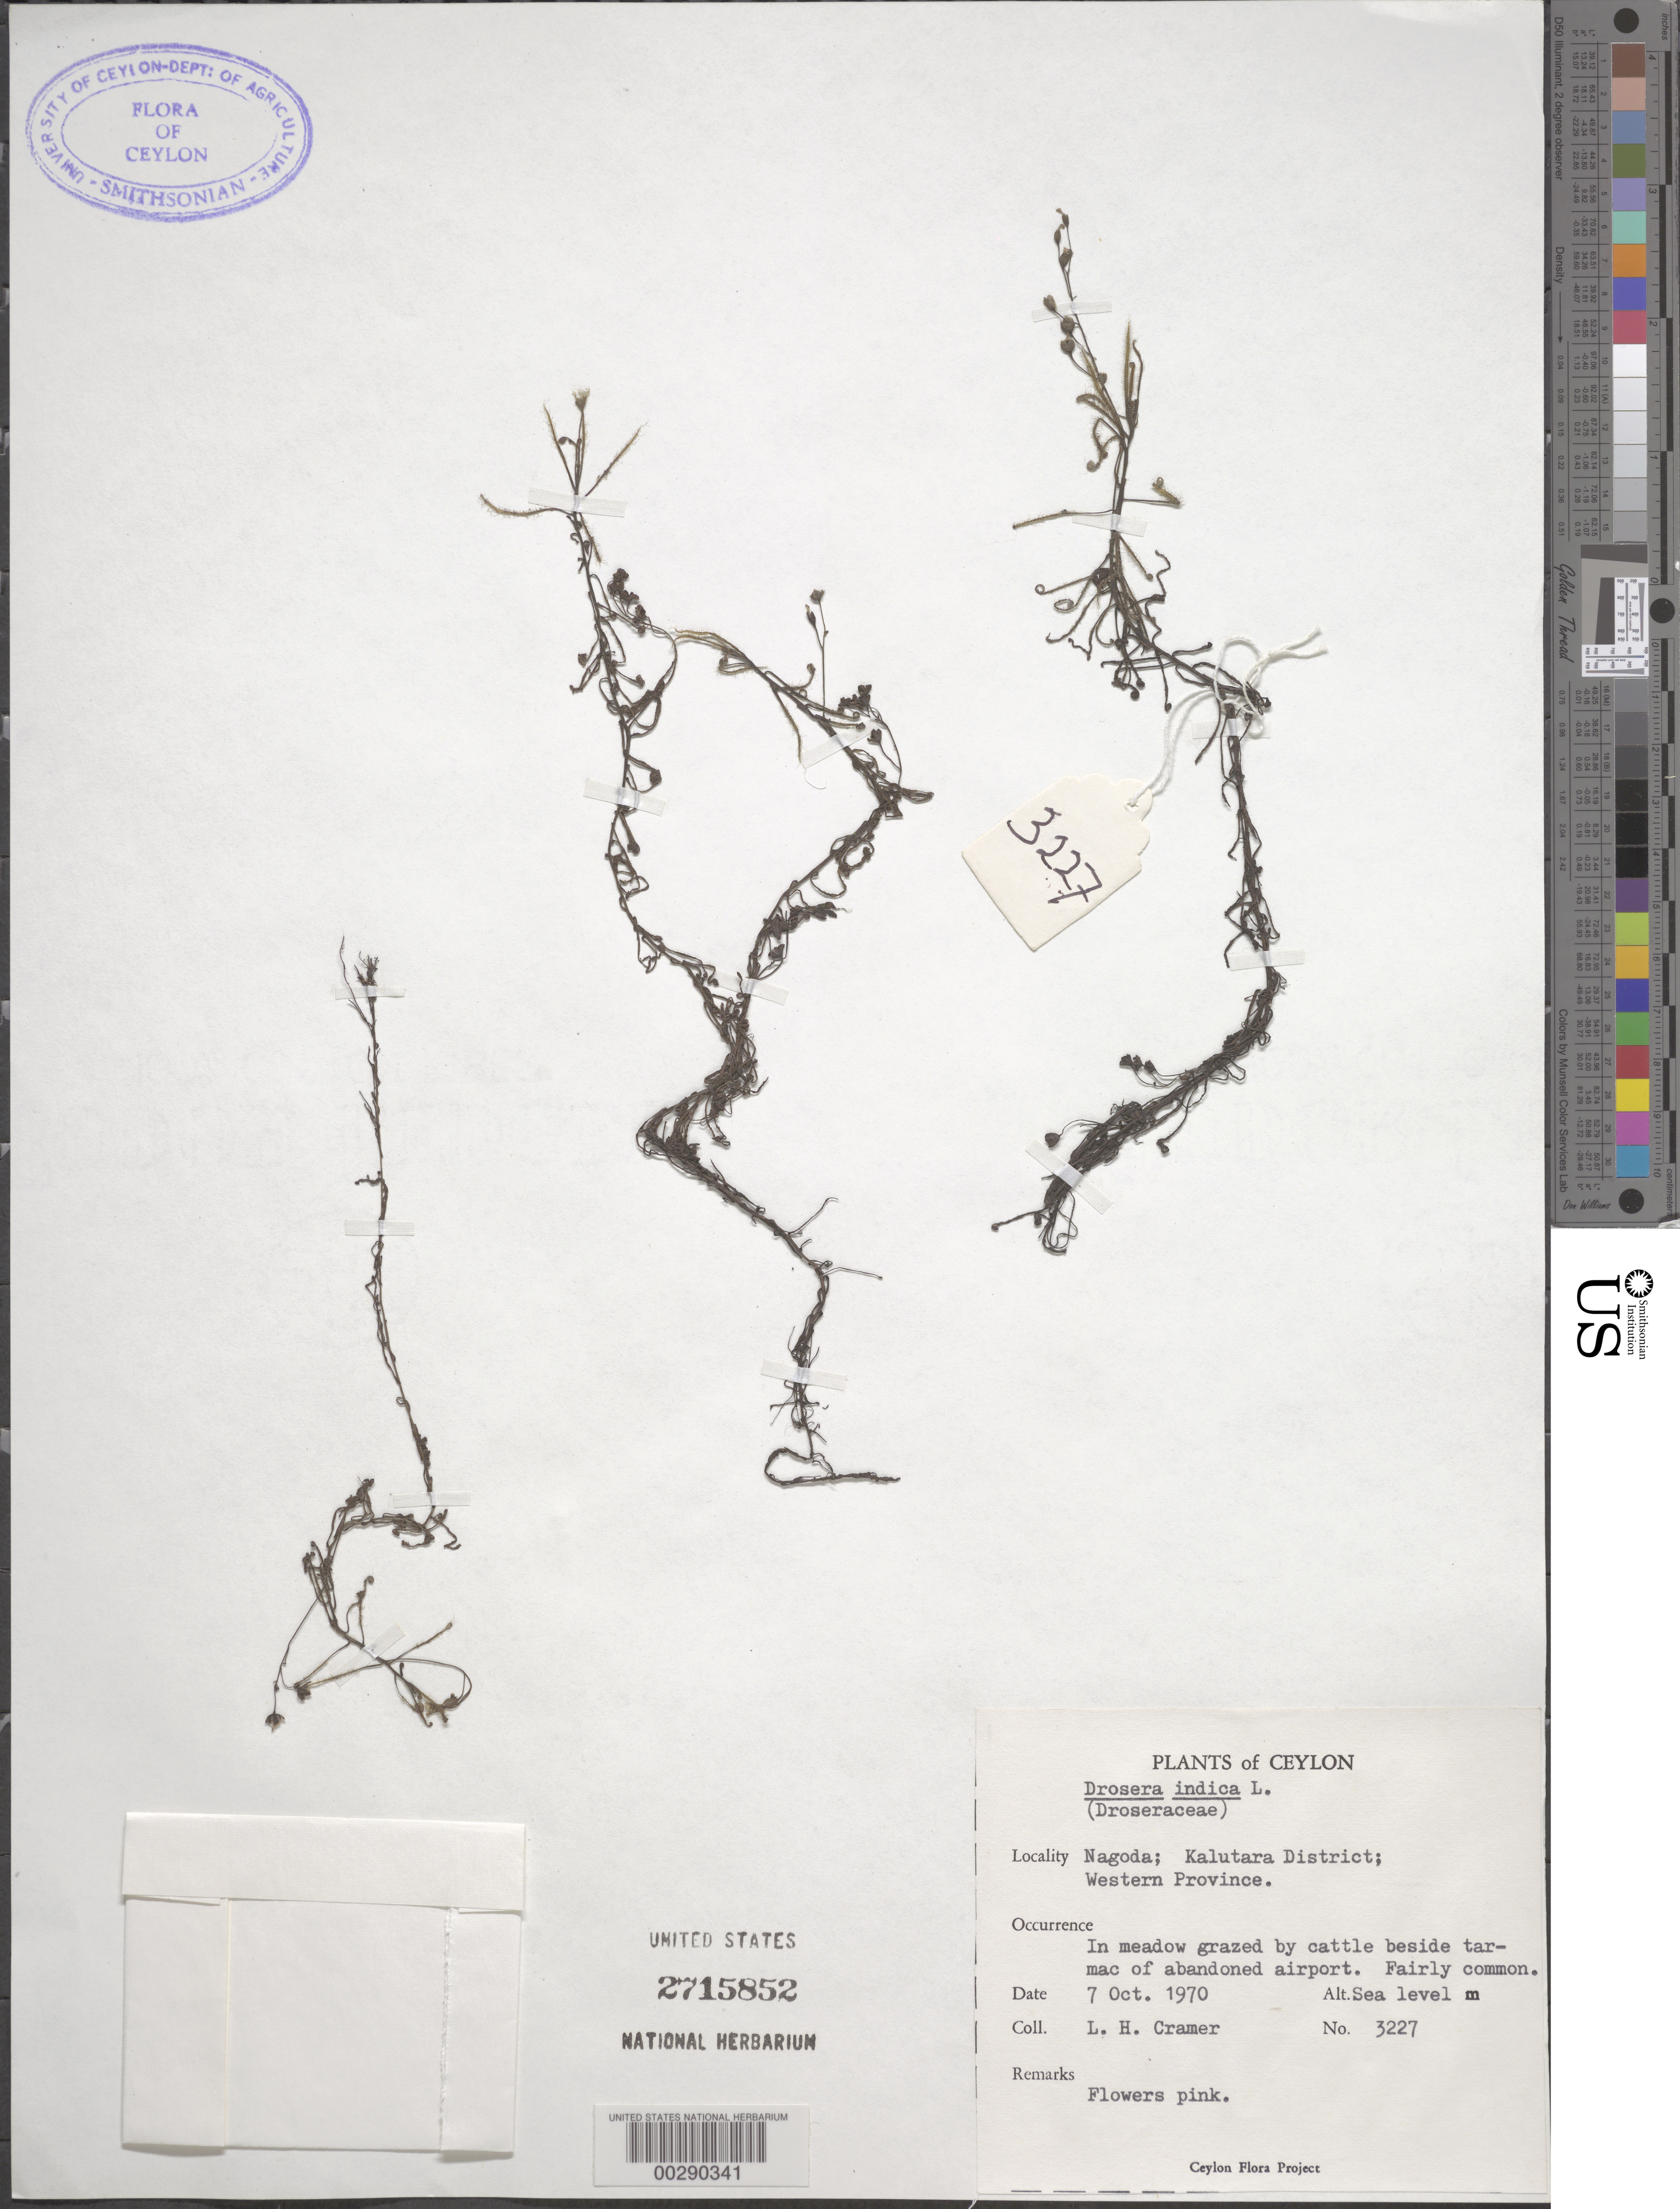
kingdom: Plantae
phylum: Tracheophyta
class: Magnoliopsida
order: Caryophyllales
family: Droseraceae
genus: Drosera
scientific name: Drosera indica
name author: L.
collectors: L. H. Cramer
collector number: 3227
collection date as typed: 07 Oct 1970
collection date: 1970-10-07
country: Sri Lanka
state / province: Western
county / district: Kalutara Dist.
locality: Nagoda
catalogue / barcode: US 2715852